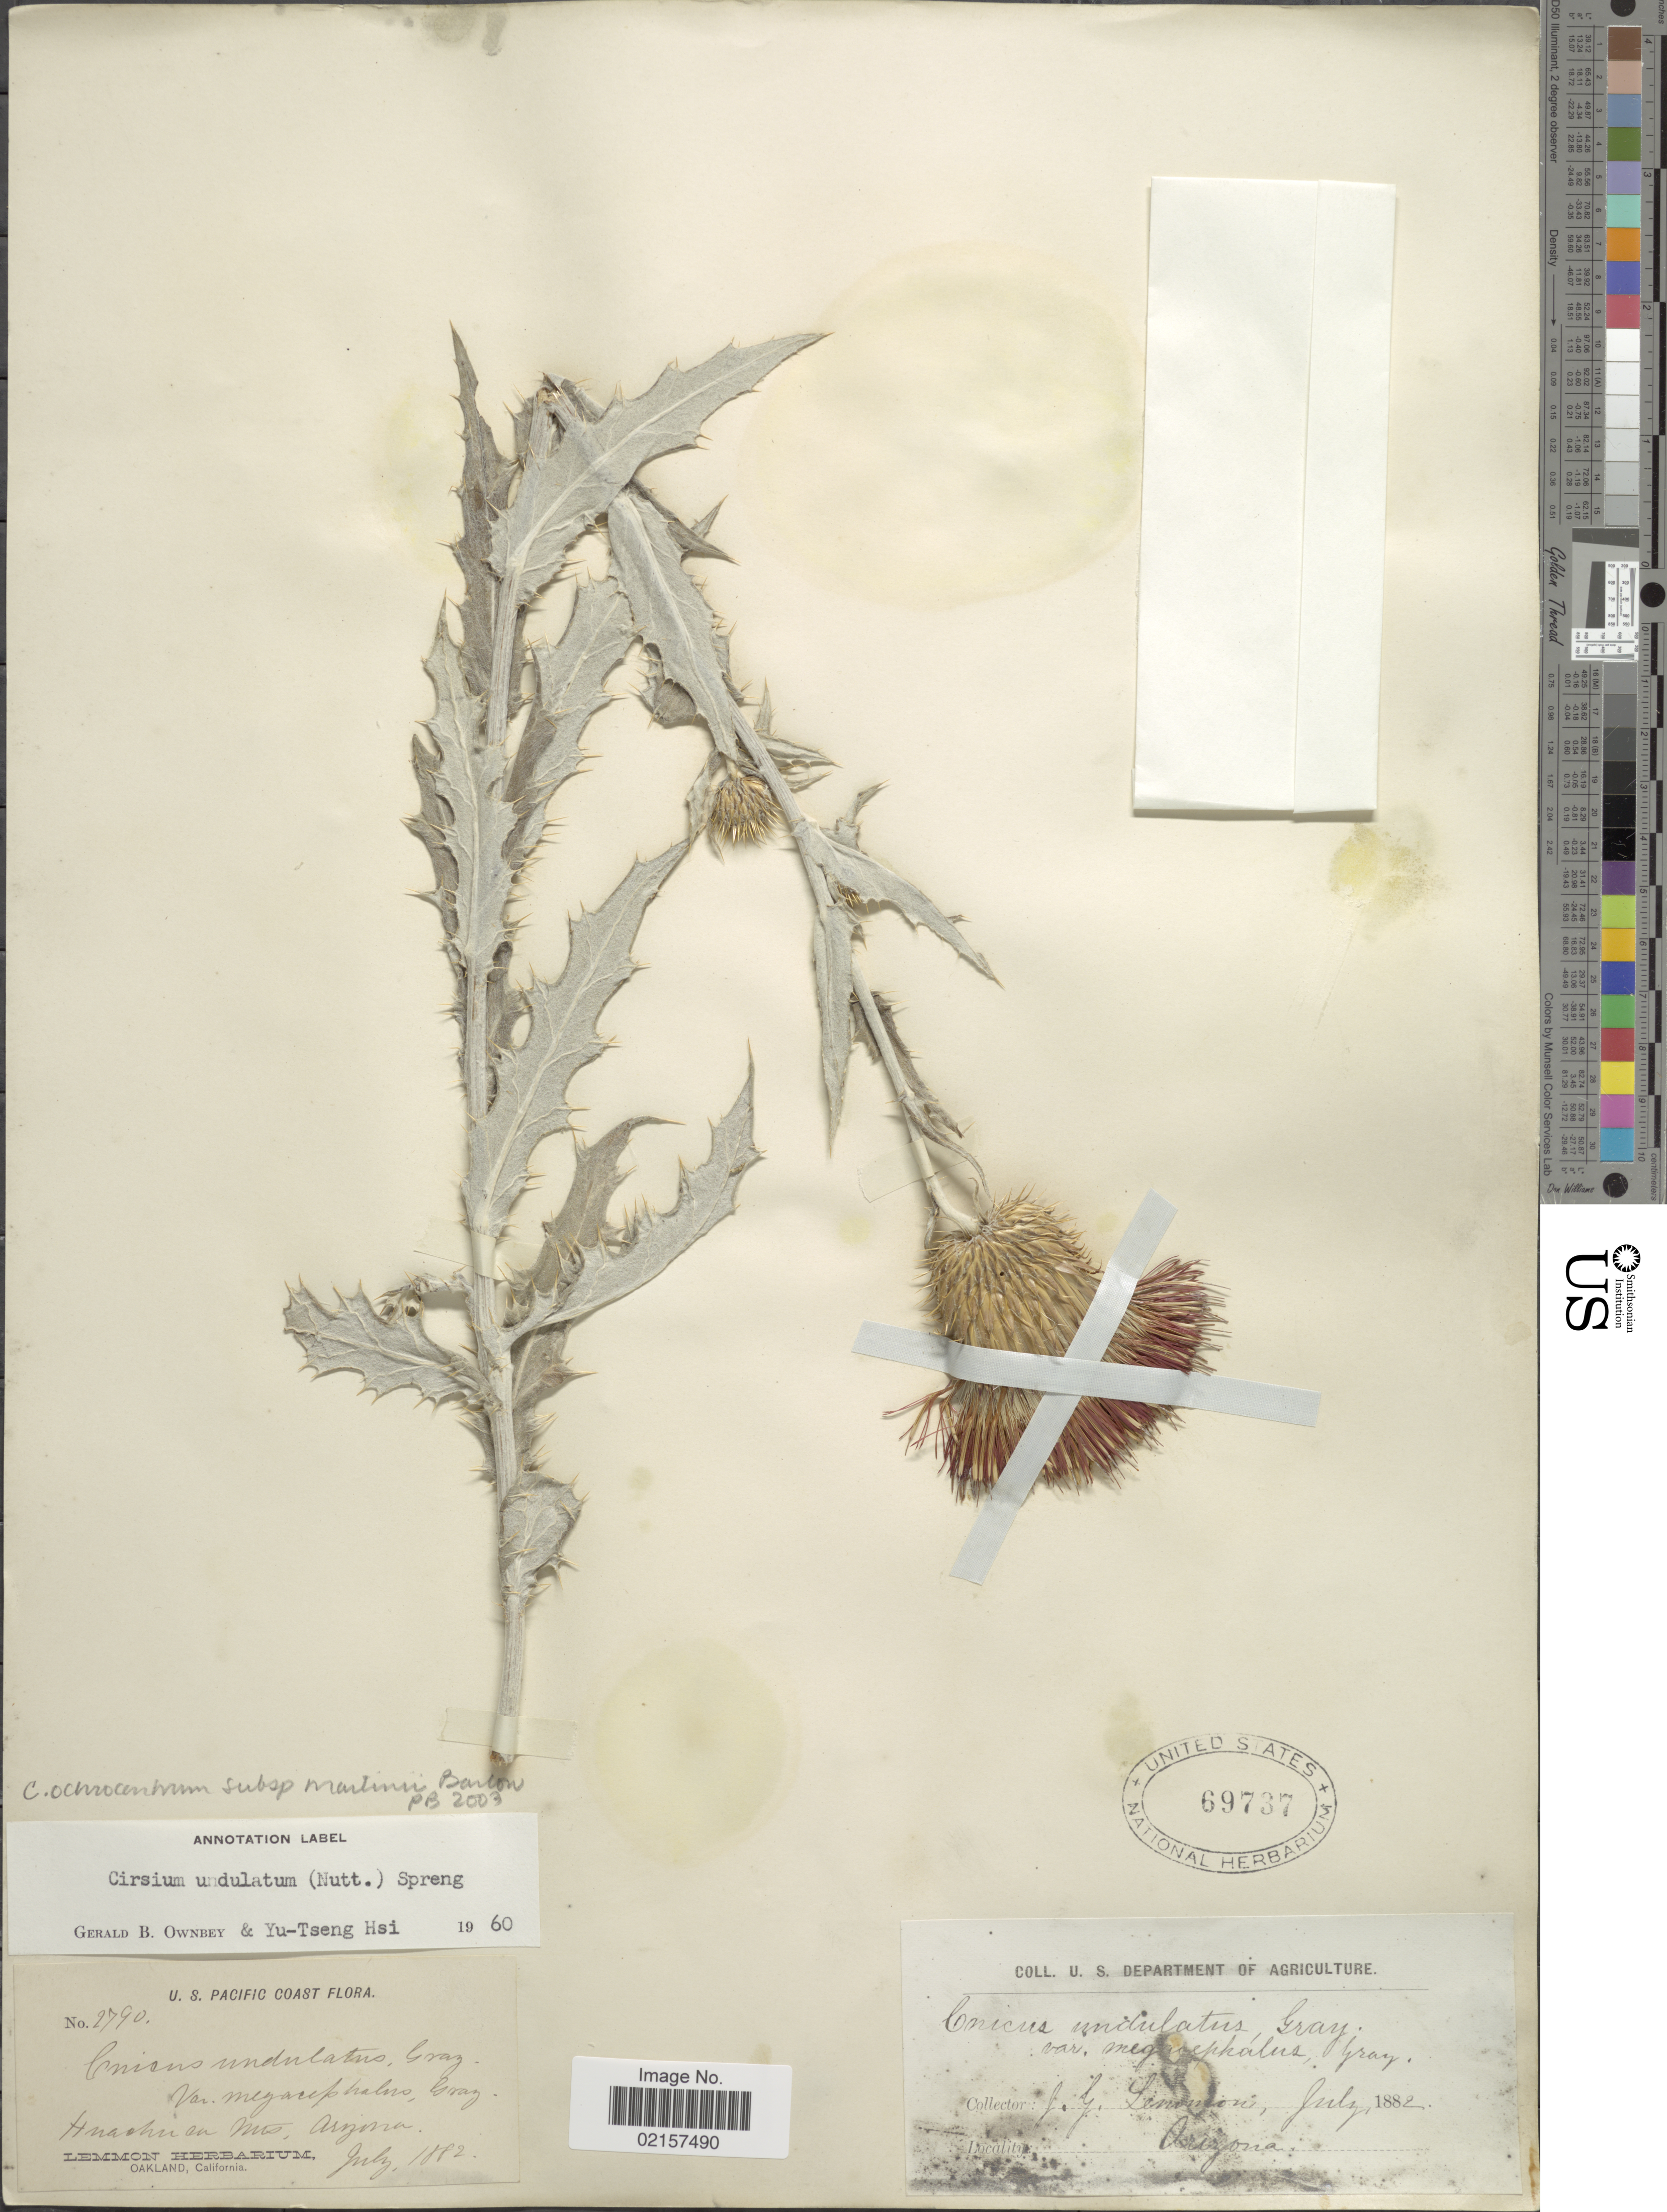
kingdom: Plantae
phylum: Tracheophyta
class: Magnoliopsida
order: Asterales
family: Asteraceae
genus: Cirsium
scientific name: Cirsium ochrocentrum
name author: A. Gray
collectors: J. Lemmon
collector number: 2790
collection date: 1882-07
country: United States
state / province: Arizona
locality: U.S Pacific Coast, Huachuca Mts.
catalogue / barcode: US 69737